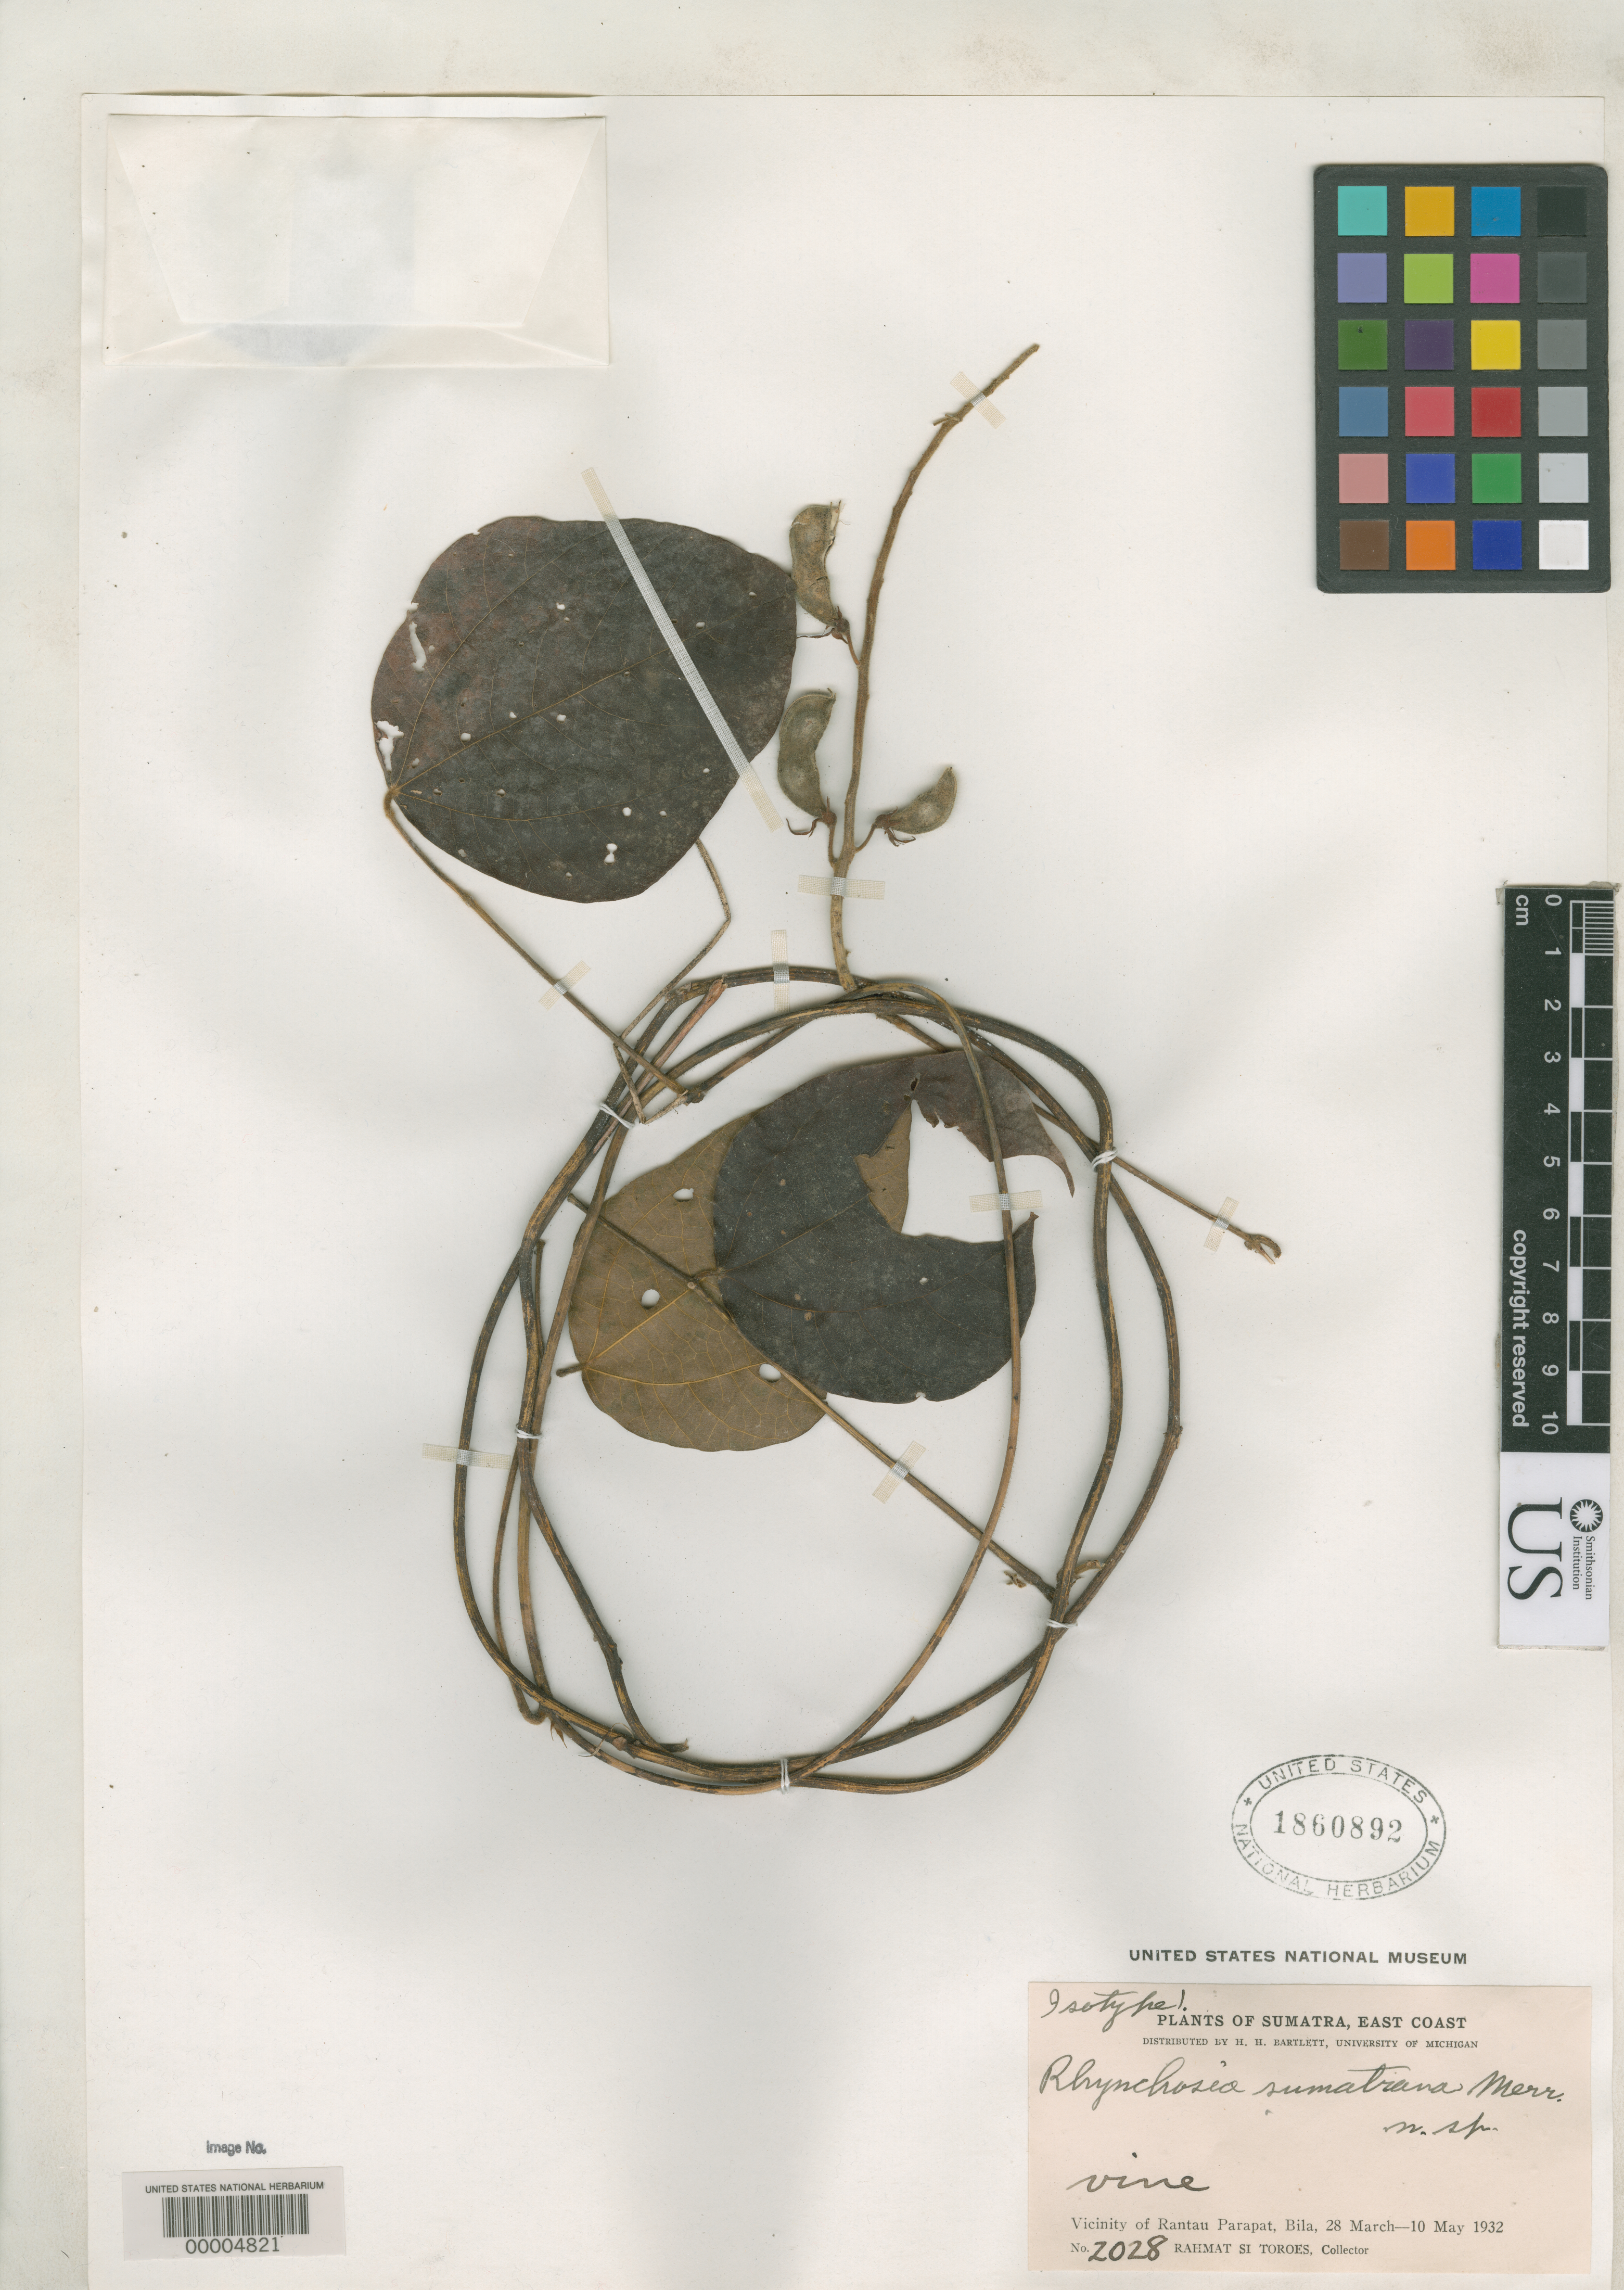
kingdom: Plantae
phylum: Tracheophyta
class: Magnoliopsida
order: Fabales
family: Fabaceae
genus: Rhynchosia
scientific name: Rhynchosia sumatrana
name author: Merr.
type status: Isotype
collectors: Rahmat Si Boeea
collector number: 2028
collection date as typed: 28 Mar 1932 to 10 May 1932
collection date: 1932-03-28/1932-05-10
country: Indonesia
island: Sumatra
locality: Bila, near Rantau Parapat.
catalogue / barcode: US 1860892